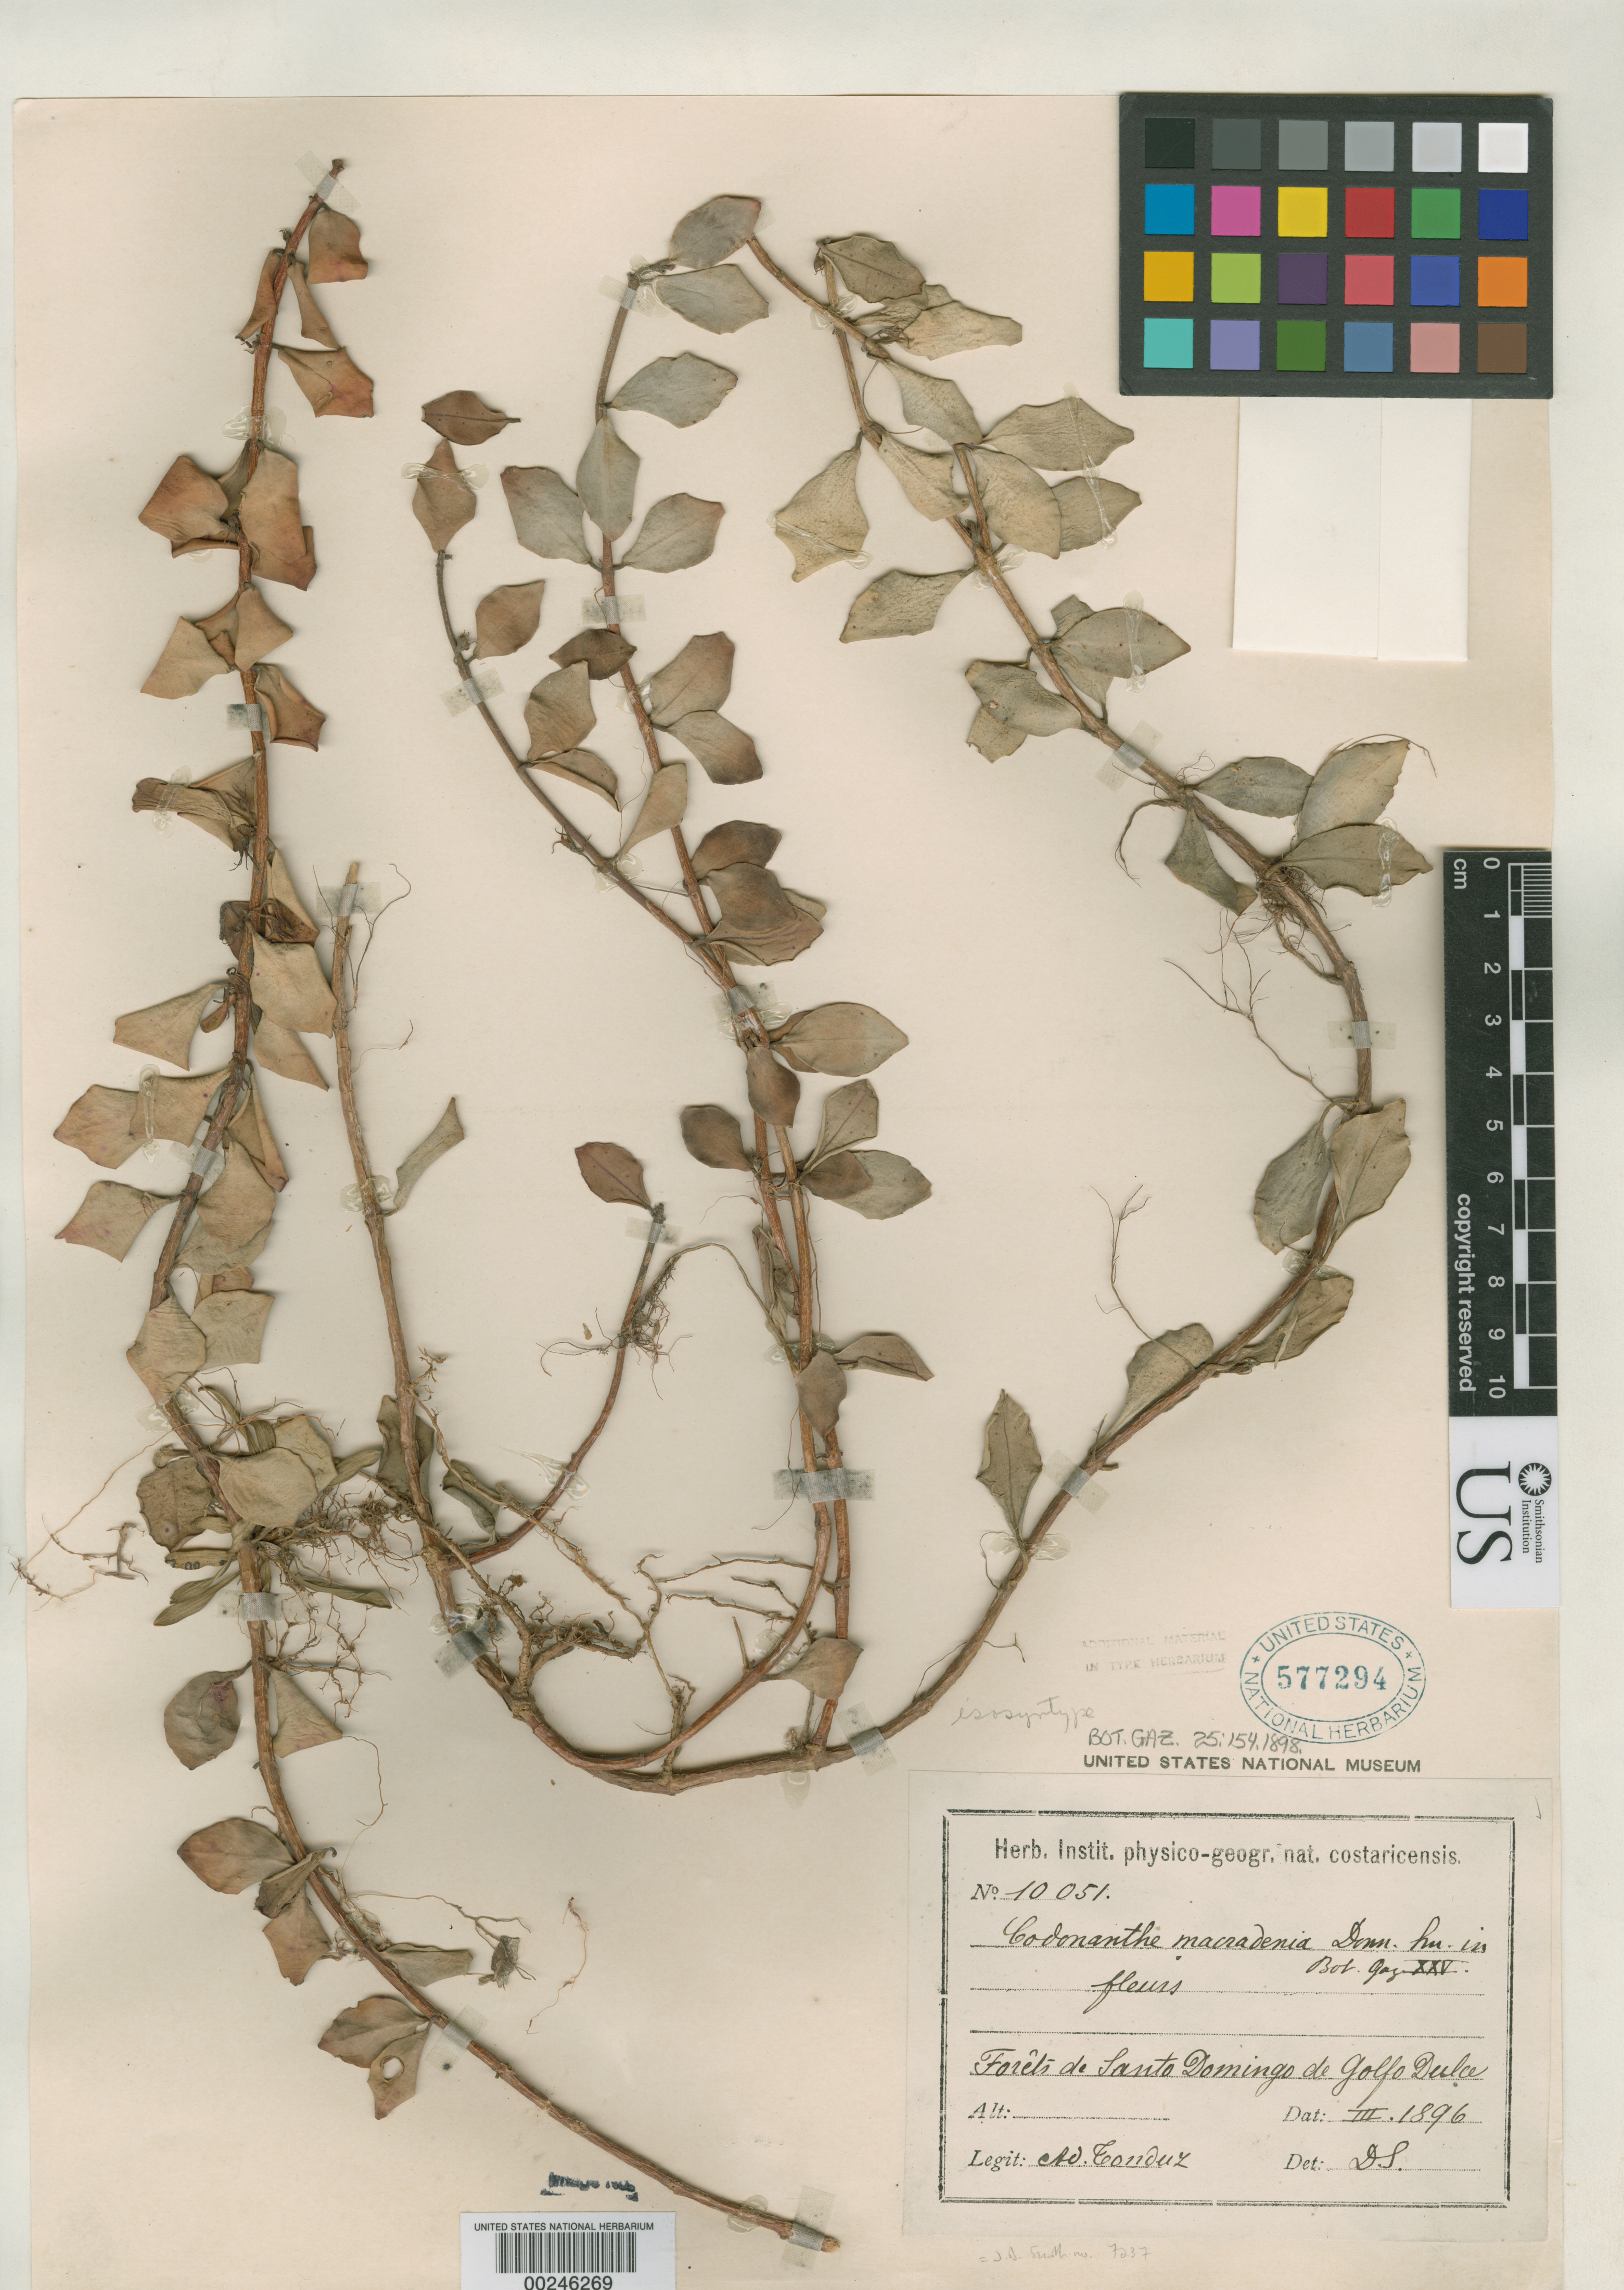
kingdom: Plantae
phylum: Tracheophyta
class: Magnoliopsida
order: Lamiales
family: Gesneriaceae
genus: Codonanthe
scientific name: Codonanthe macradenia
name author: Donn. Sm.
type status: Syntype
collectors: A. Tonduz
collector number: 10051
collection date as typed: Mar 1896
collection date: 1896-03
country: Costa Rica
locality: Forêts de Santo Domingo de Golfo Dulce.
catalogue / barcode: US 577294